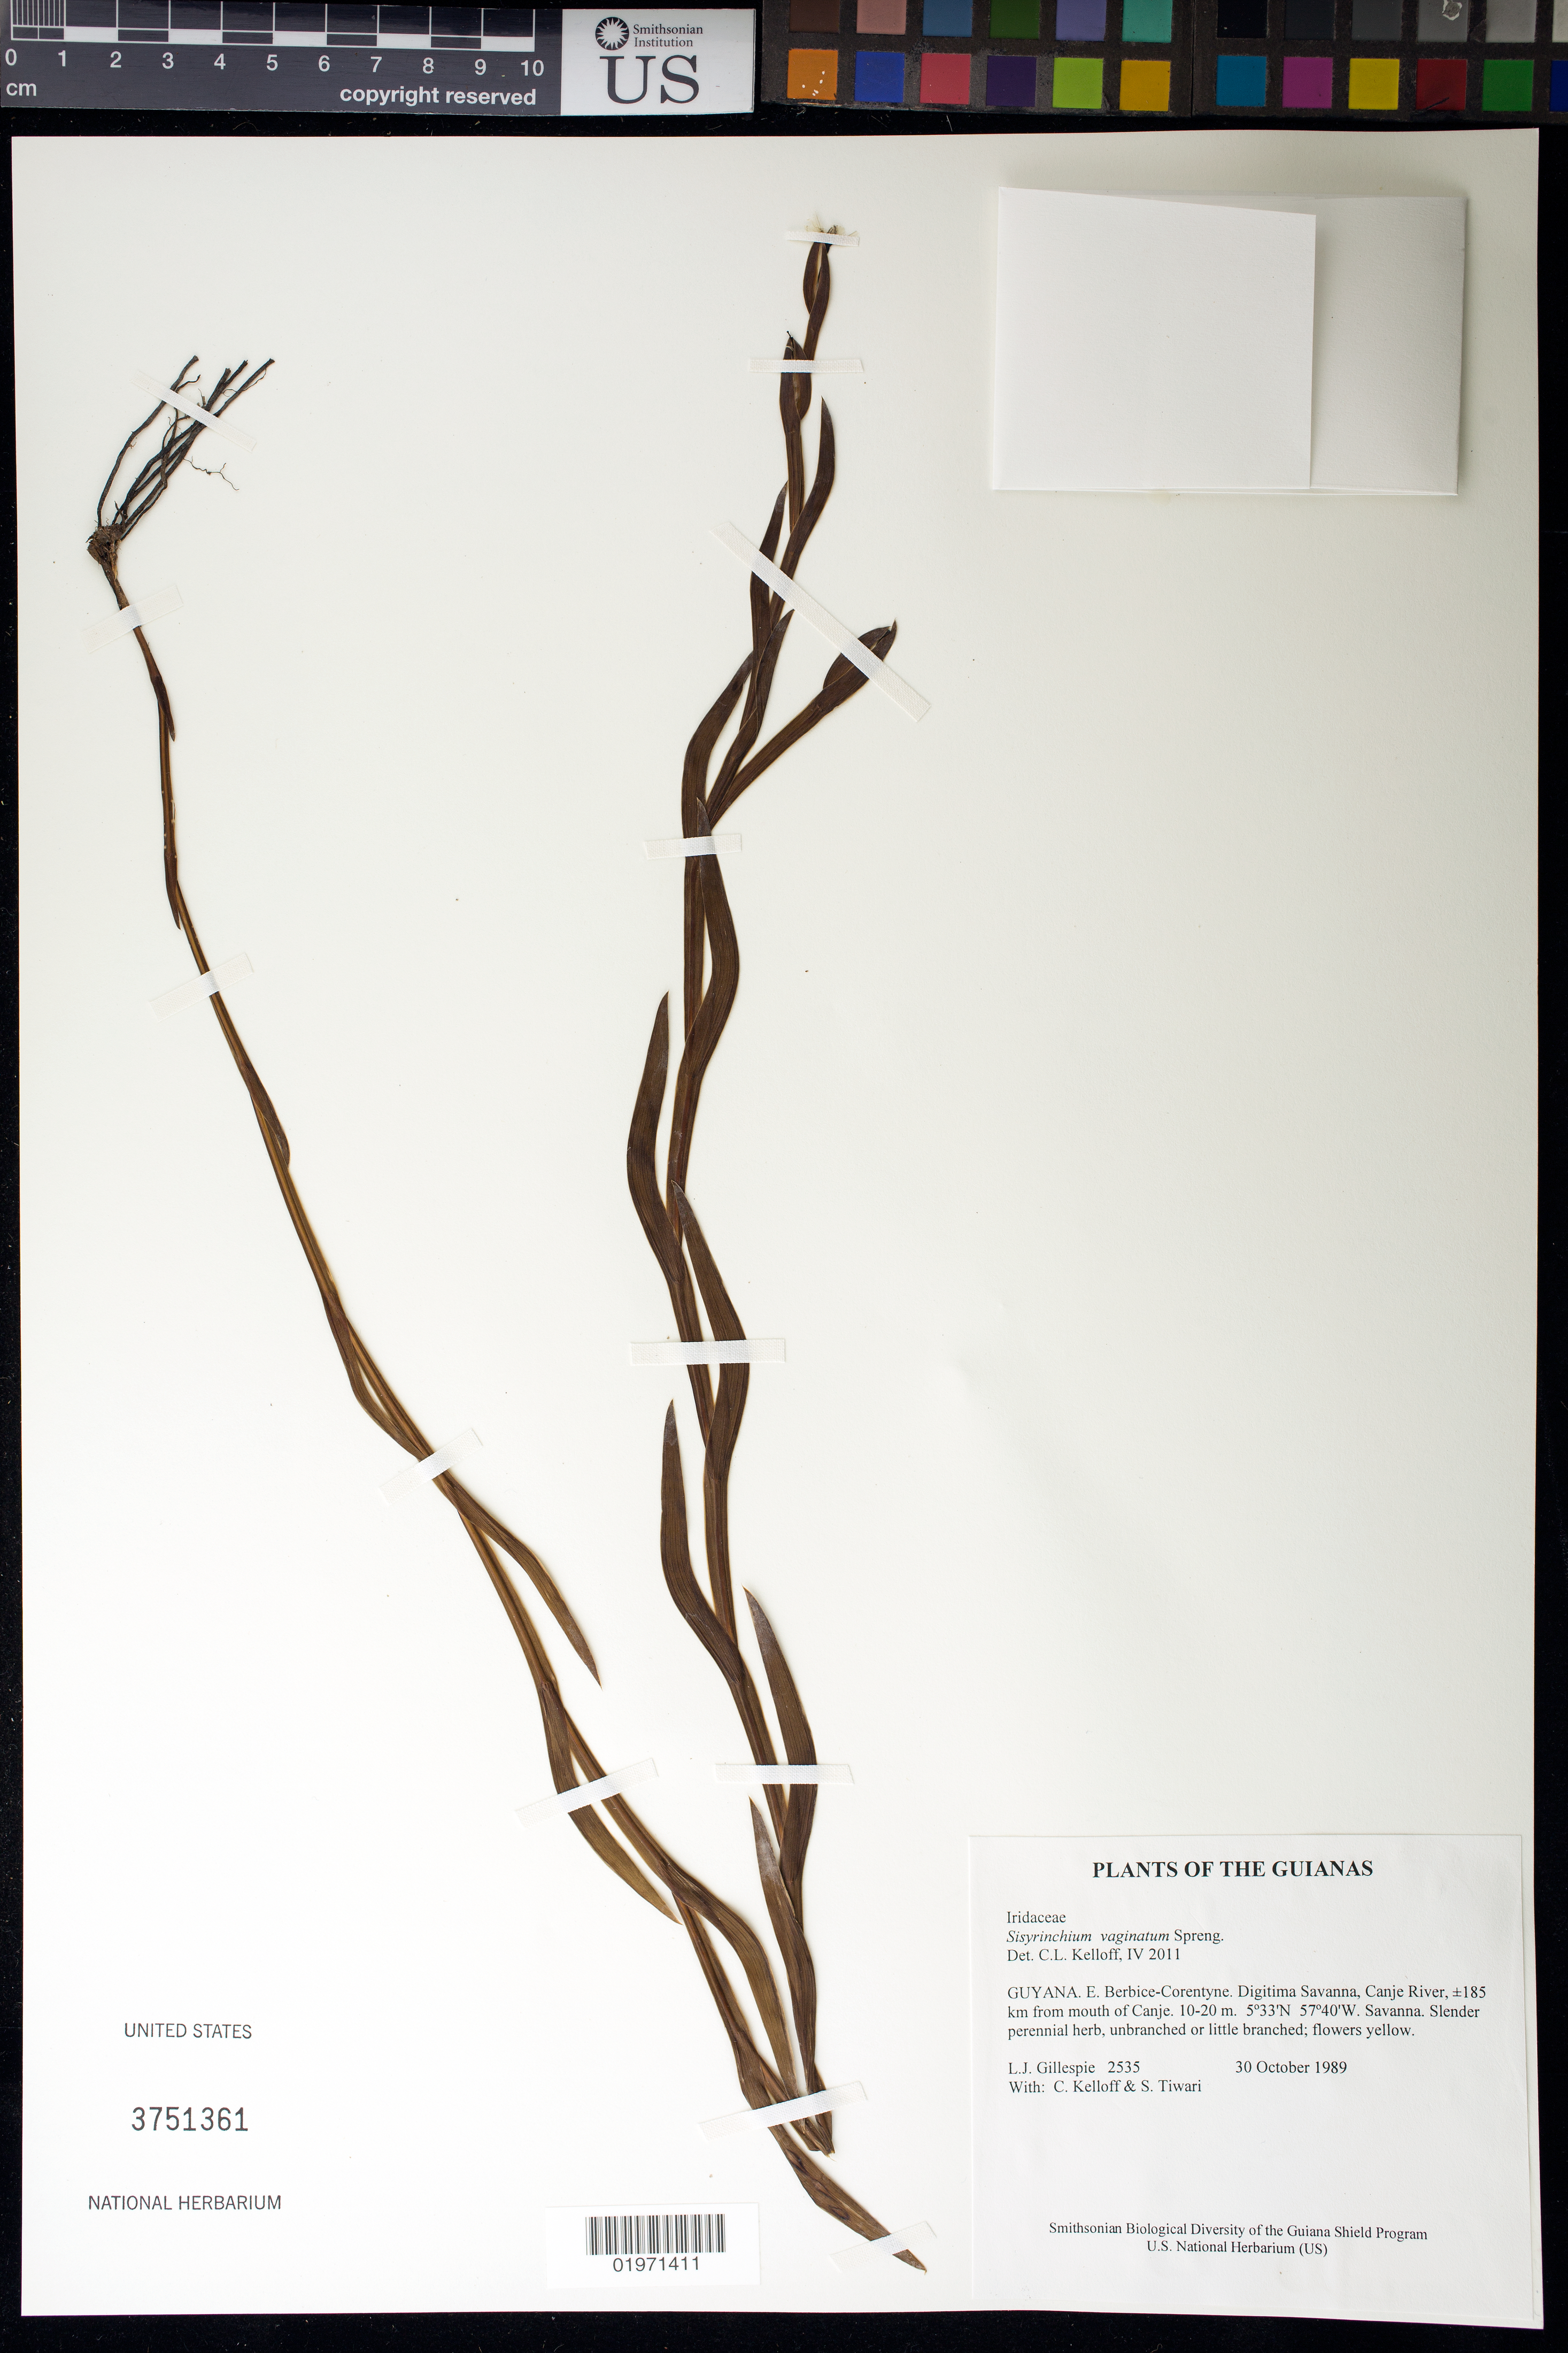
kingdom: Plantae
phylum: Tracheophyta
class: Liliopsida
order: Asparagales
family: Iridaceae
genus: Sisyrinchium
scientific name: Sisyrinchium vaginatum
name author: Spreng.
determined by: Kelloff, Carol L., (US), Smithsonian Institution - National Museum of Natural History (UNITED STATES)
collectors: L. J. Gillespie, C. L. Kelloff & S. Tiwari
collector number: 2535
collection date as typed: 30 October 1989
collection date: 1989-10-30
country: Guyana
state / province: E. Berbice-Corentyne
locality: Digitima Savanna, Canje River, ±185 km from mouth of Canje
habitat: Savanna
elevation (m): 10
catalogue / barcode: US 3751361